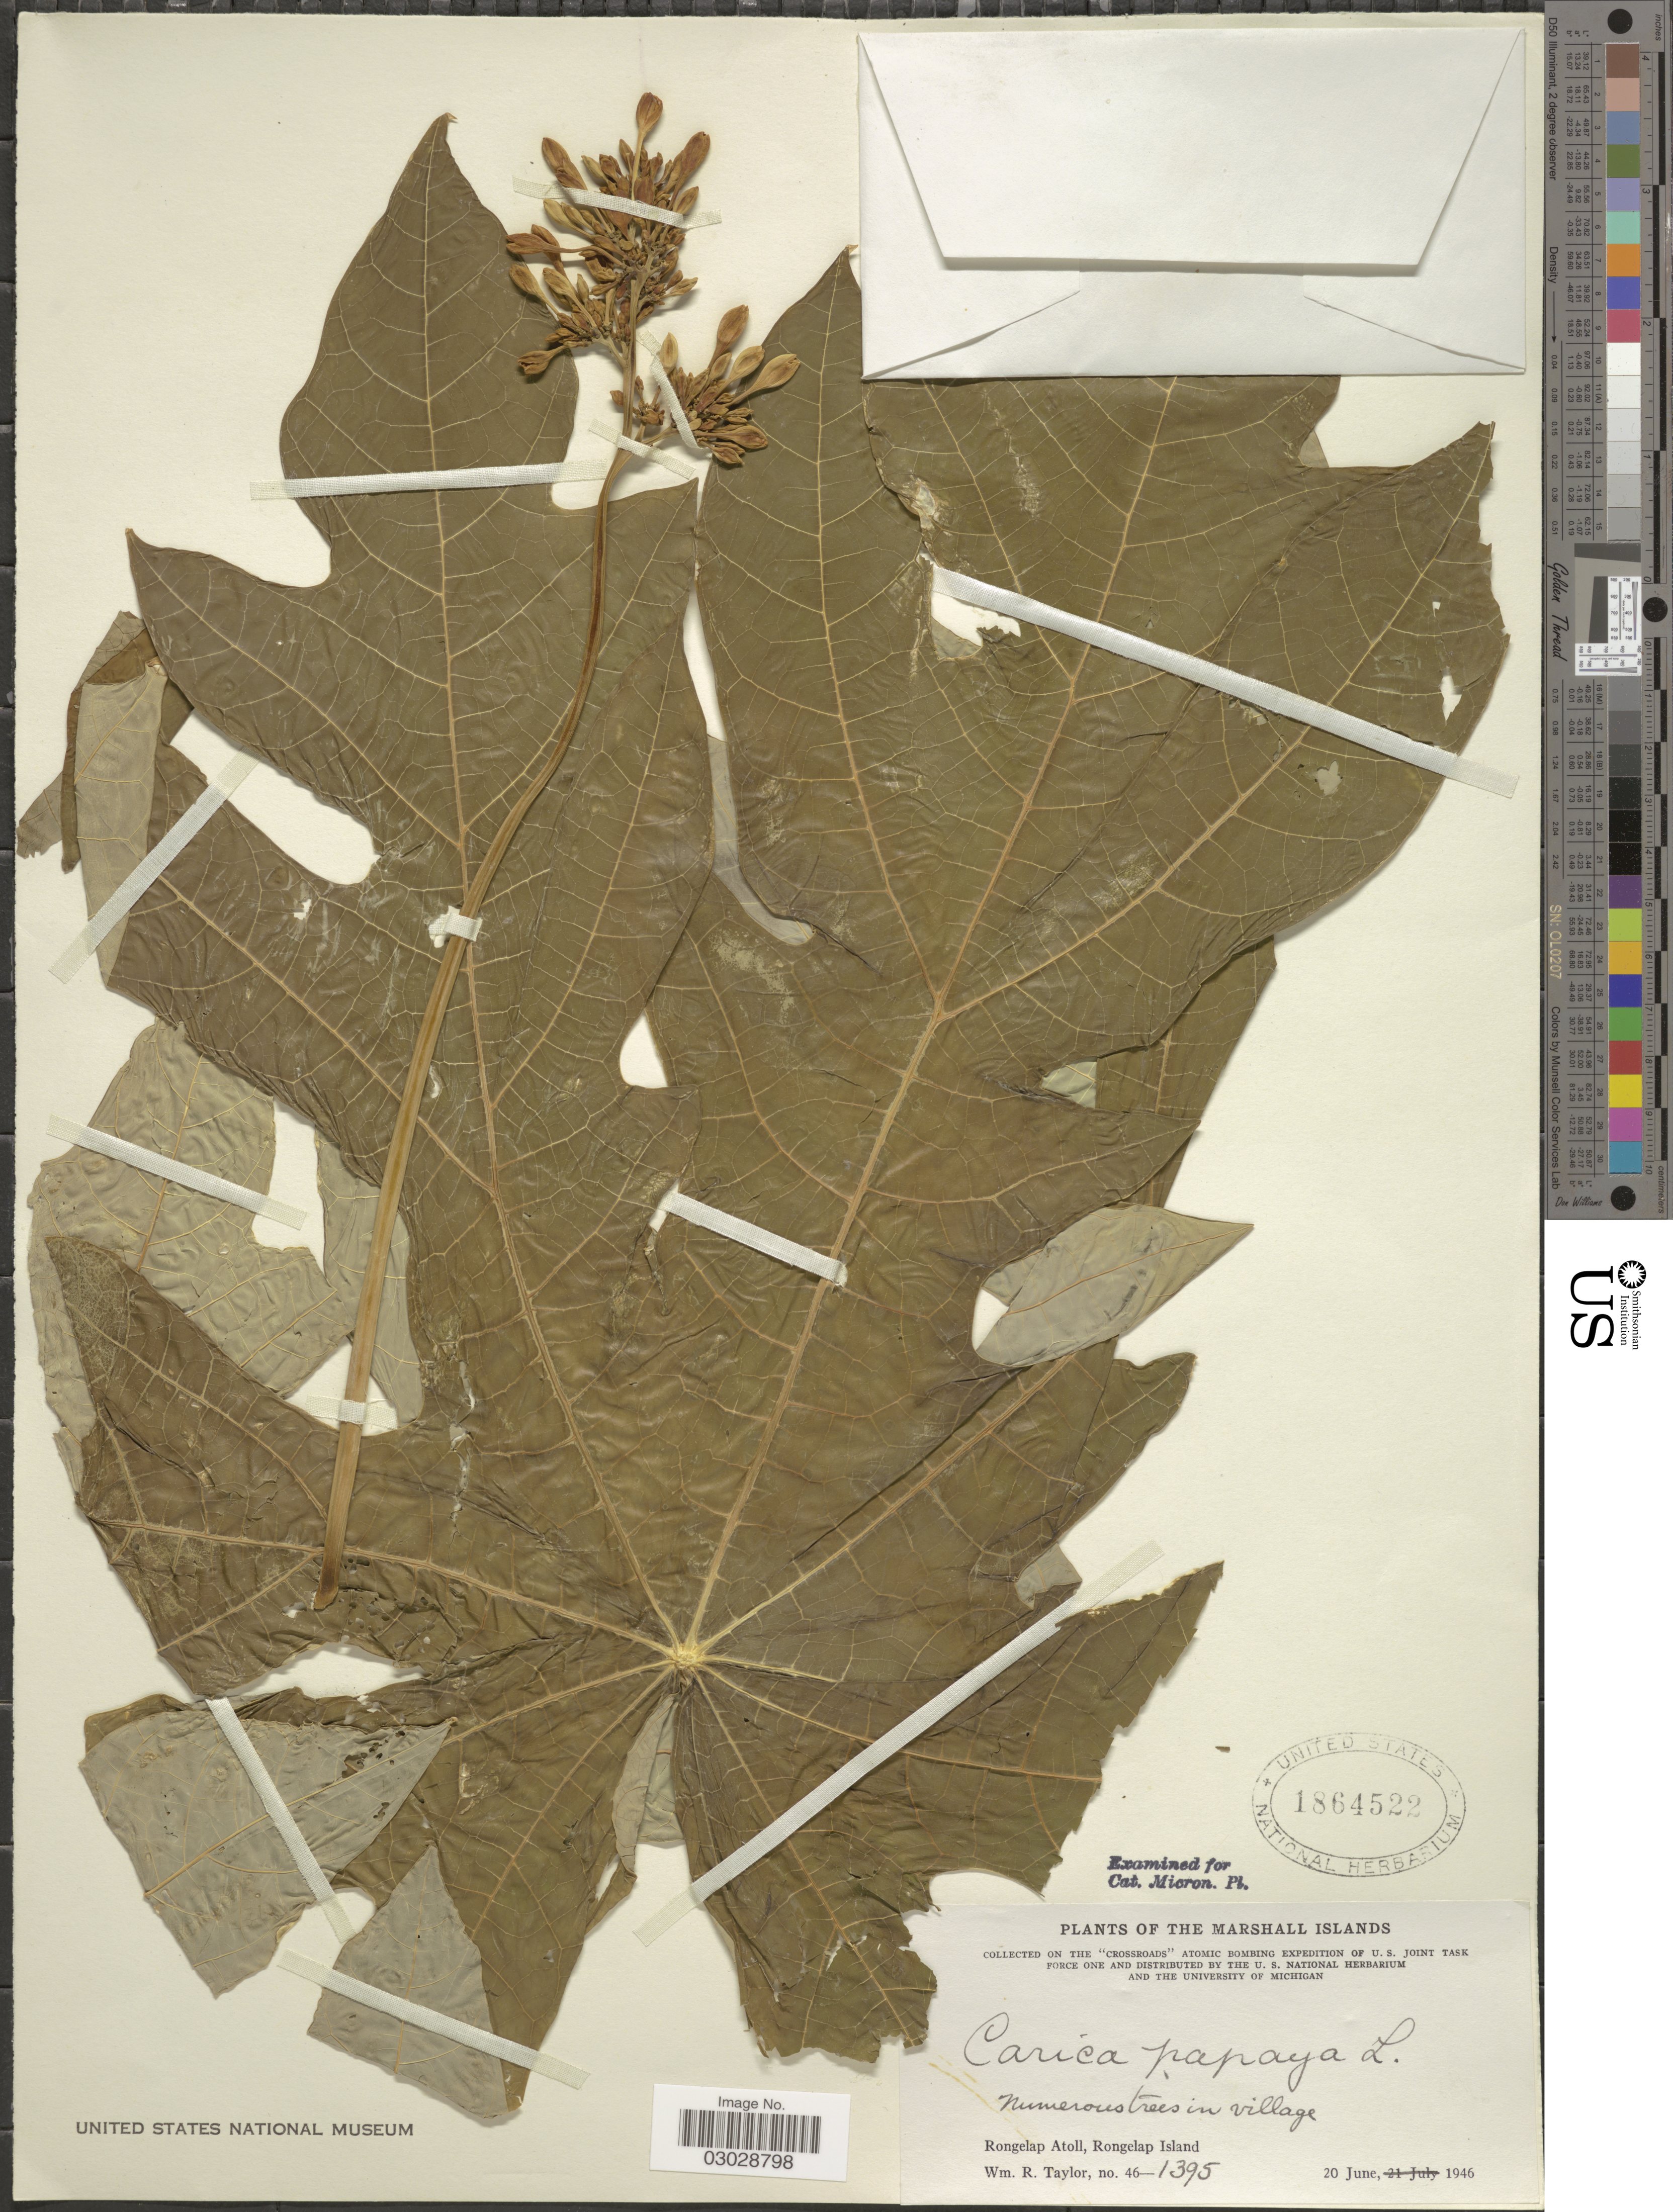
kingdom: Plantae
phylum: Tracheophyta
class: Magnoliopsida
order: Brassicales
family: Caricaceae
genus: Carica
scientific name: Carica papaya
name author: L.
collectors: W. R. Taylor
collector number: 46-1395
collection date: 1946-06-20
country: Marshall Islands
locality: The "Crossroads" Atomic Bombing. Rongelap Atoll, Rongelap Island.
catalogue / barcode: US 1864522